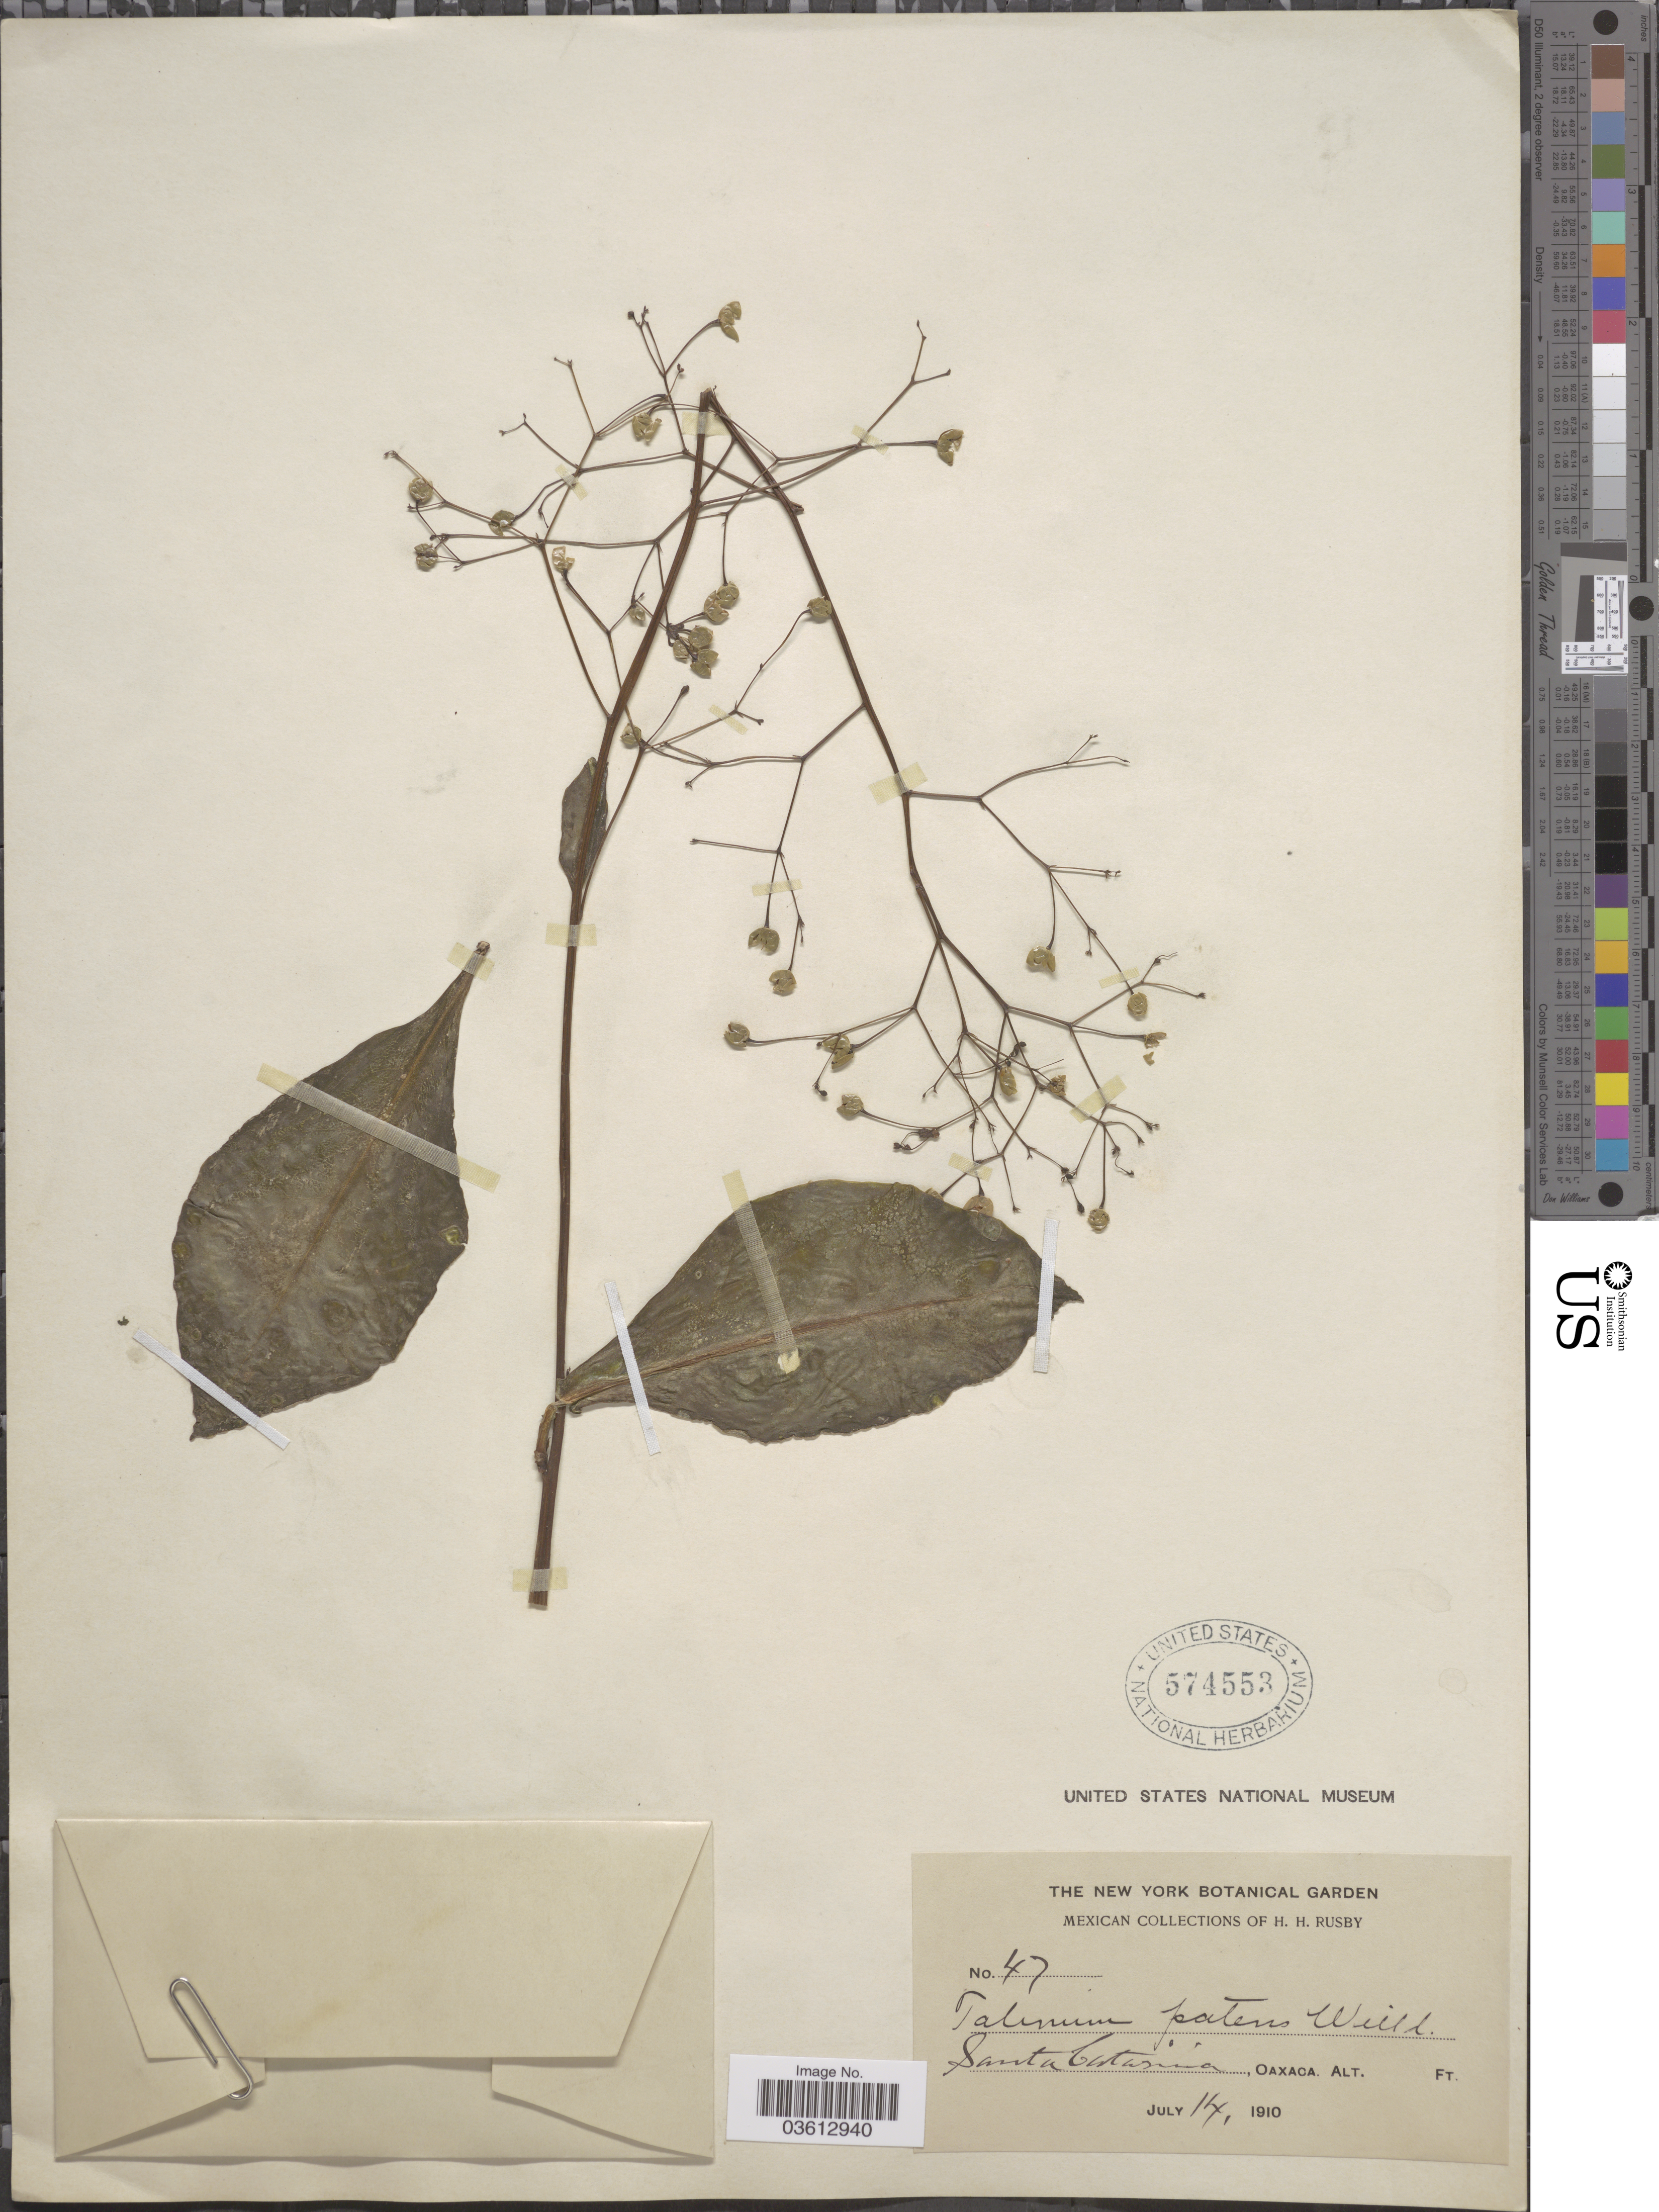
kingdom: Plantae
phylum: Tracheophyta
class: Magnoliopsida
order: Caryophyllales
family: Talinaceae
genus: Talinum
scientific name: Talinum paniculatum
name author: (Jacq.) Gaertn.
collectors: H. H. Rusby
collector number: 47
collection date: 1910-07-14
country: Mexico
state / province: Oaxaca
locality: Santa Catarina.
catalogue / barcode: US 574553